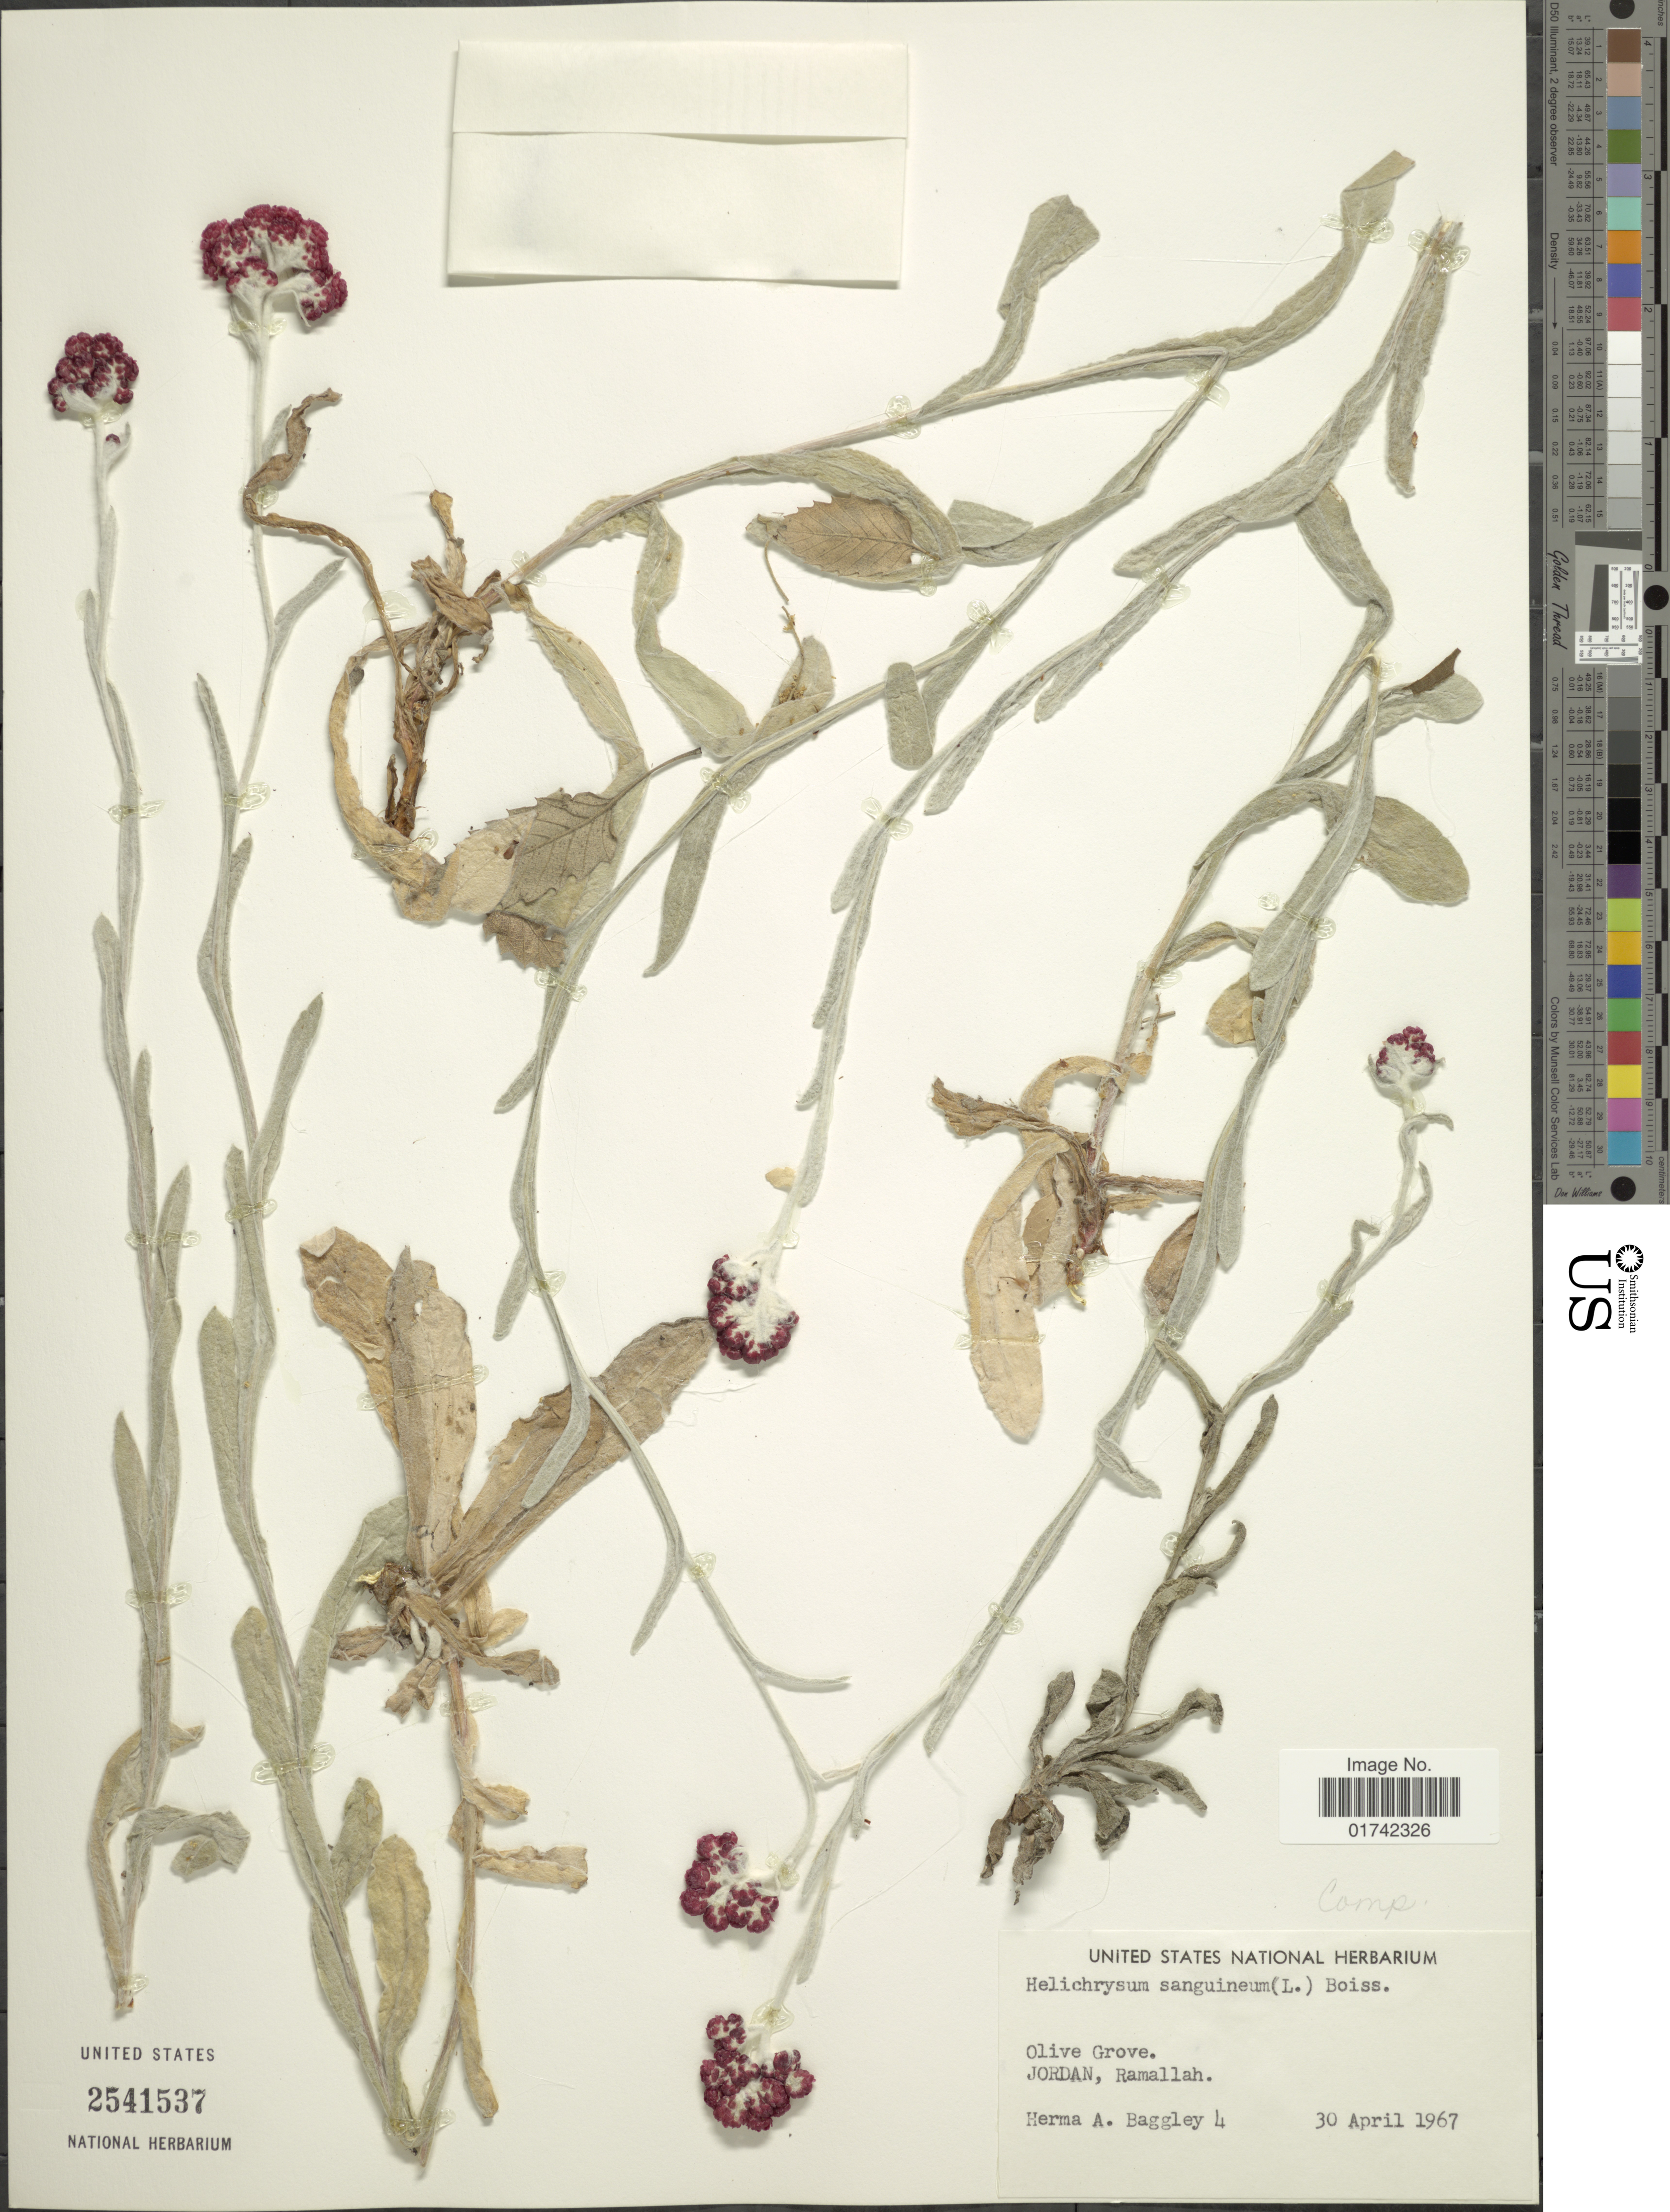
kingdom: Plantae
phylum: Tracheophyta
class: Magnoliopsida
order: Asterales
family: Asteraceae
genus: Helichrysum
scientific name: Helichrysum sanguineum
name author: (L.) Kostel.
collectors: H. Baggley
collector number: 4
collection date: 1967-04-30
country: Jordan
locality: Olive Grove, Ramallah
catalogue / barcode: US 2541537